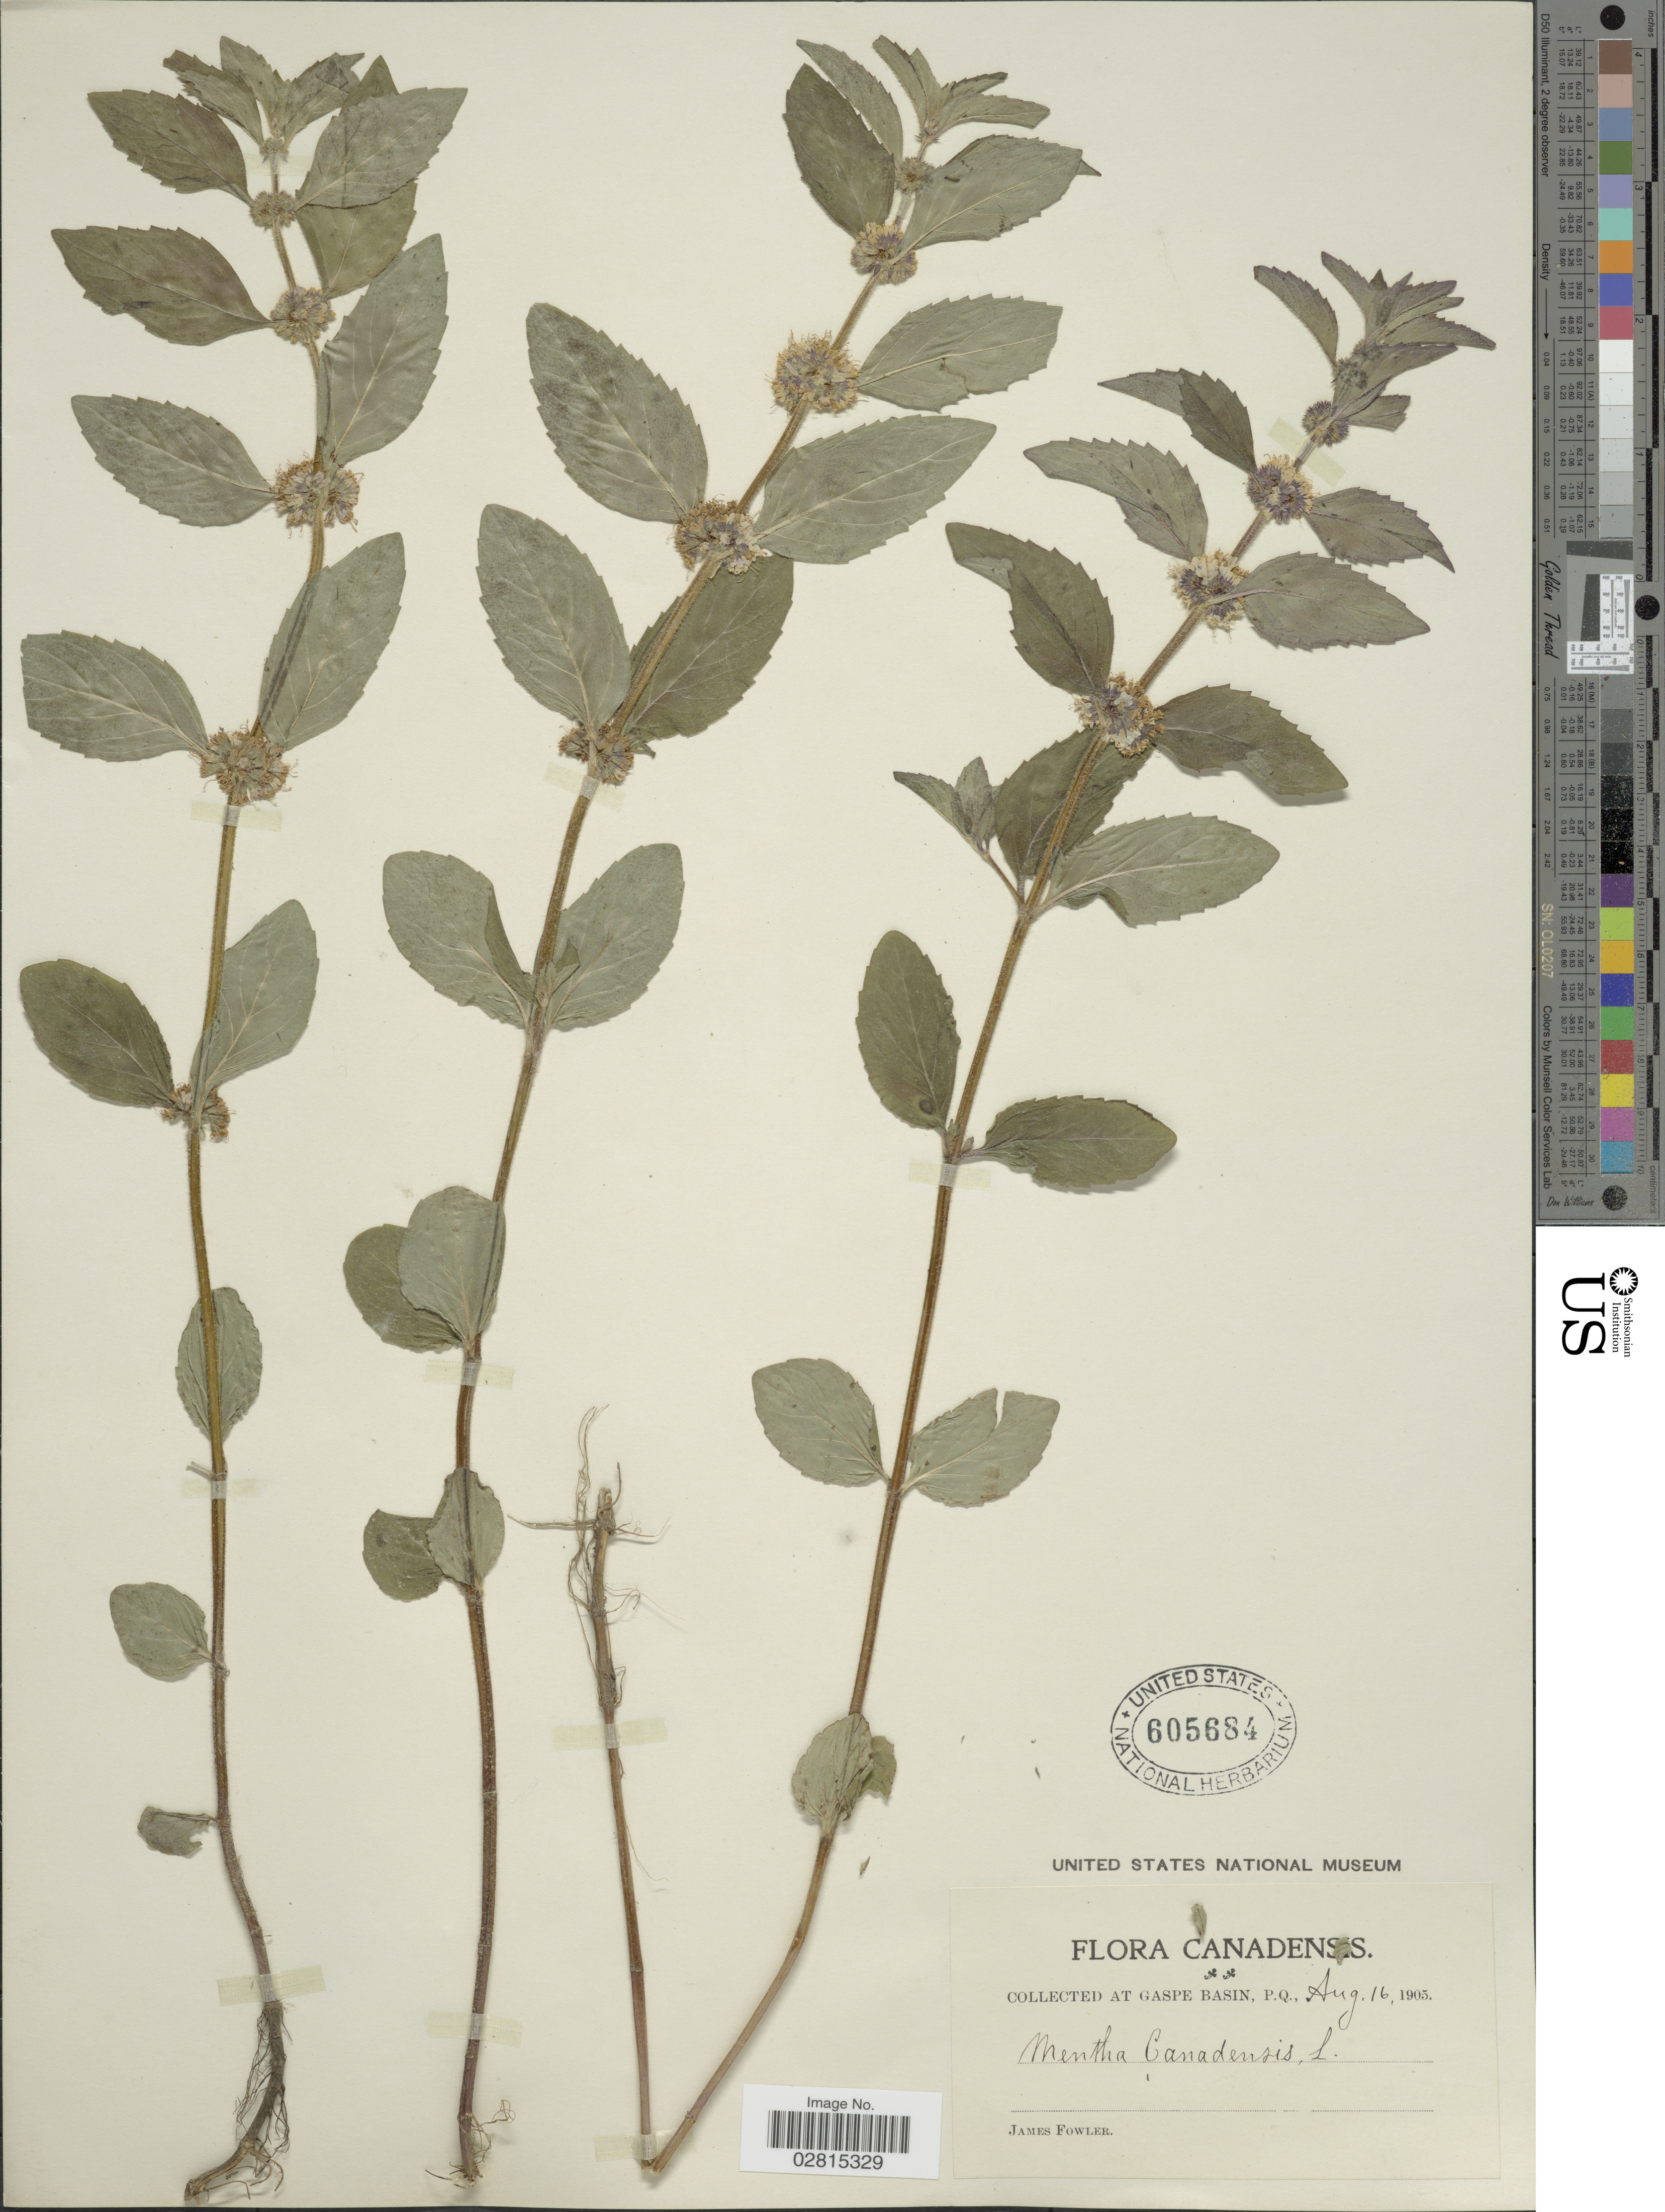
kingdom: Plantae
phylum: Tracheophyta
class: Magnoliopsida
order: Lamiales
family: Lamiaceae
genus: Mentha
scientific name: Mentha canadensis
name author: L.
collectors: J. P. Fowler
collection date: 1905-08-16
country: Canada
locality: Gaspe Basin, P.Q.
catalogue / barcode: US 605684